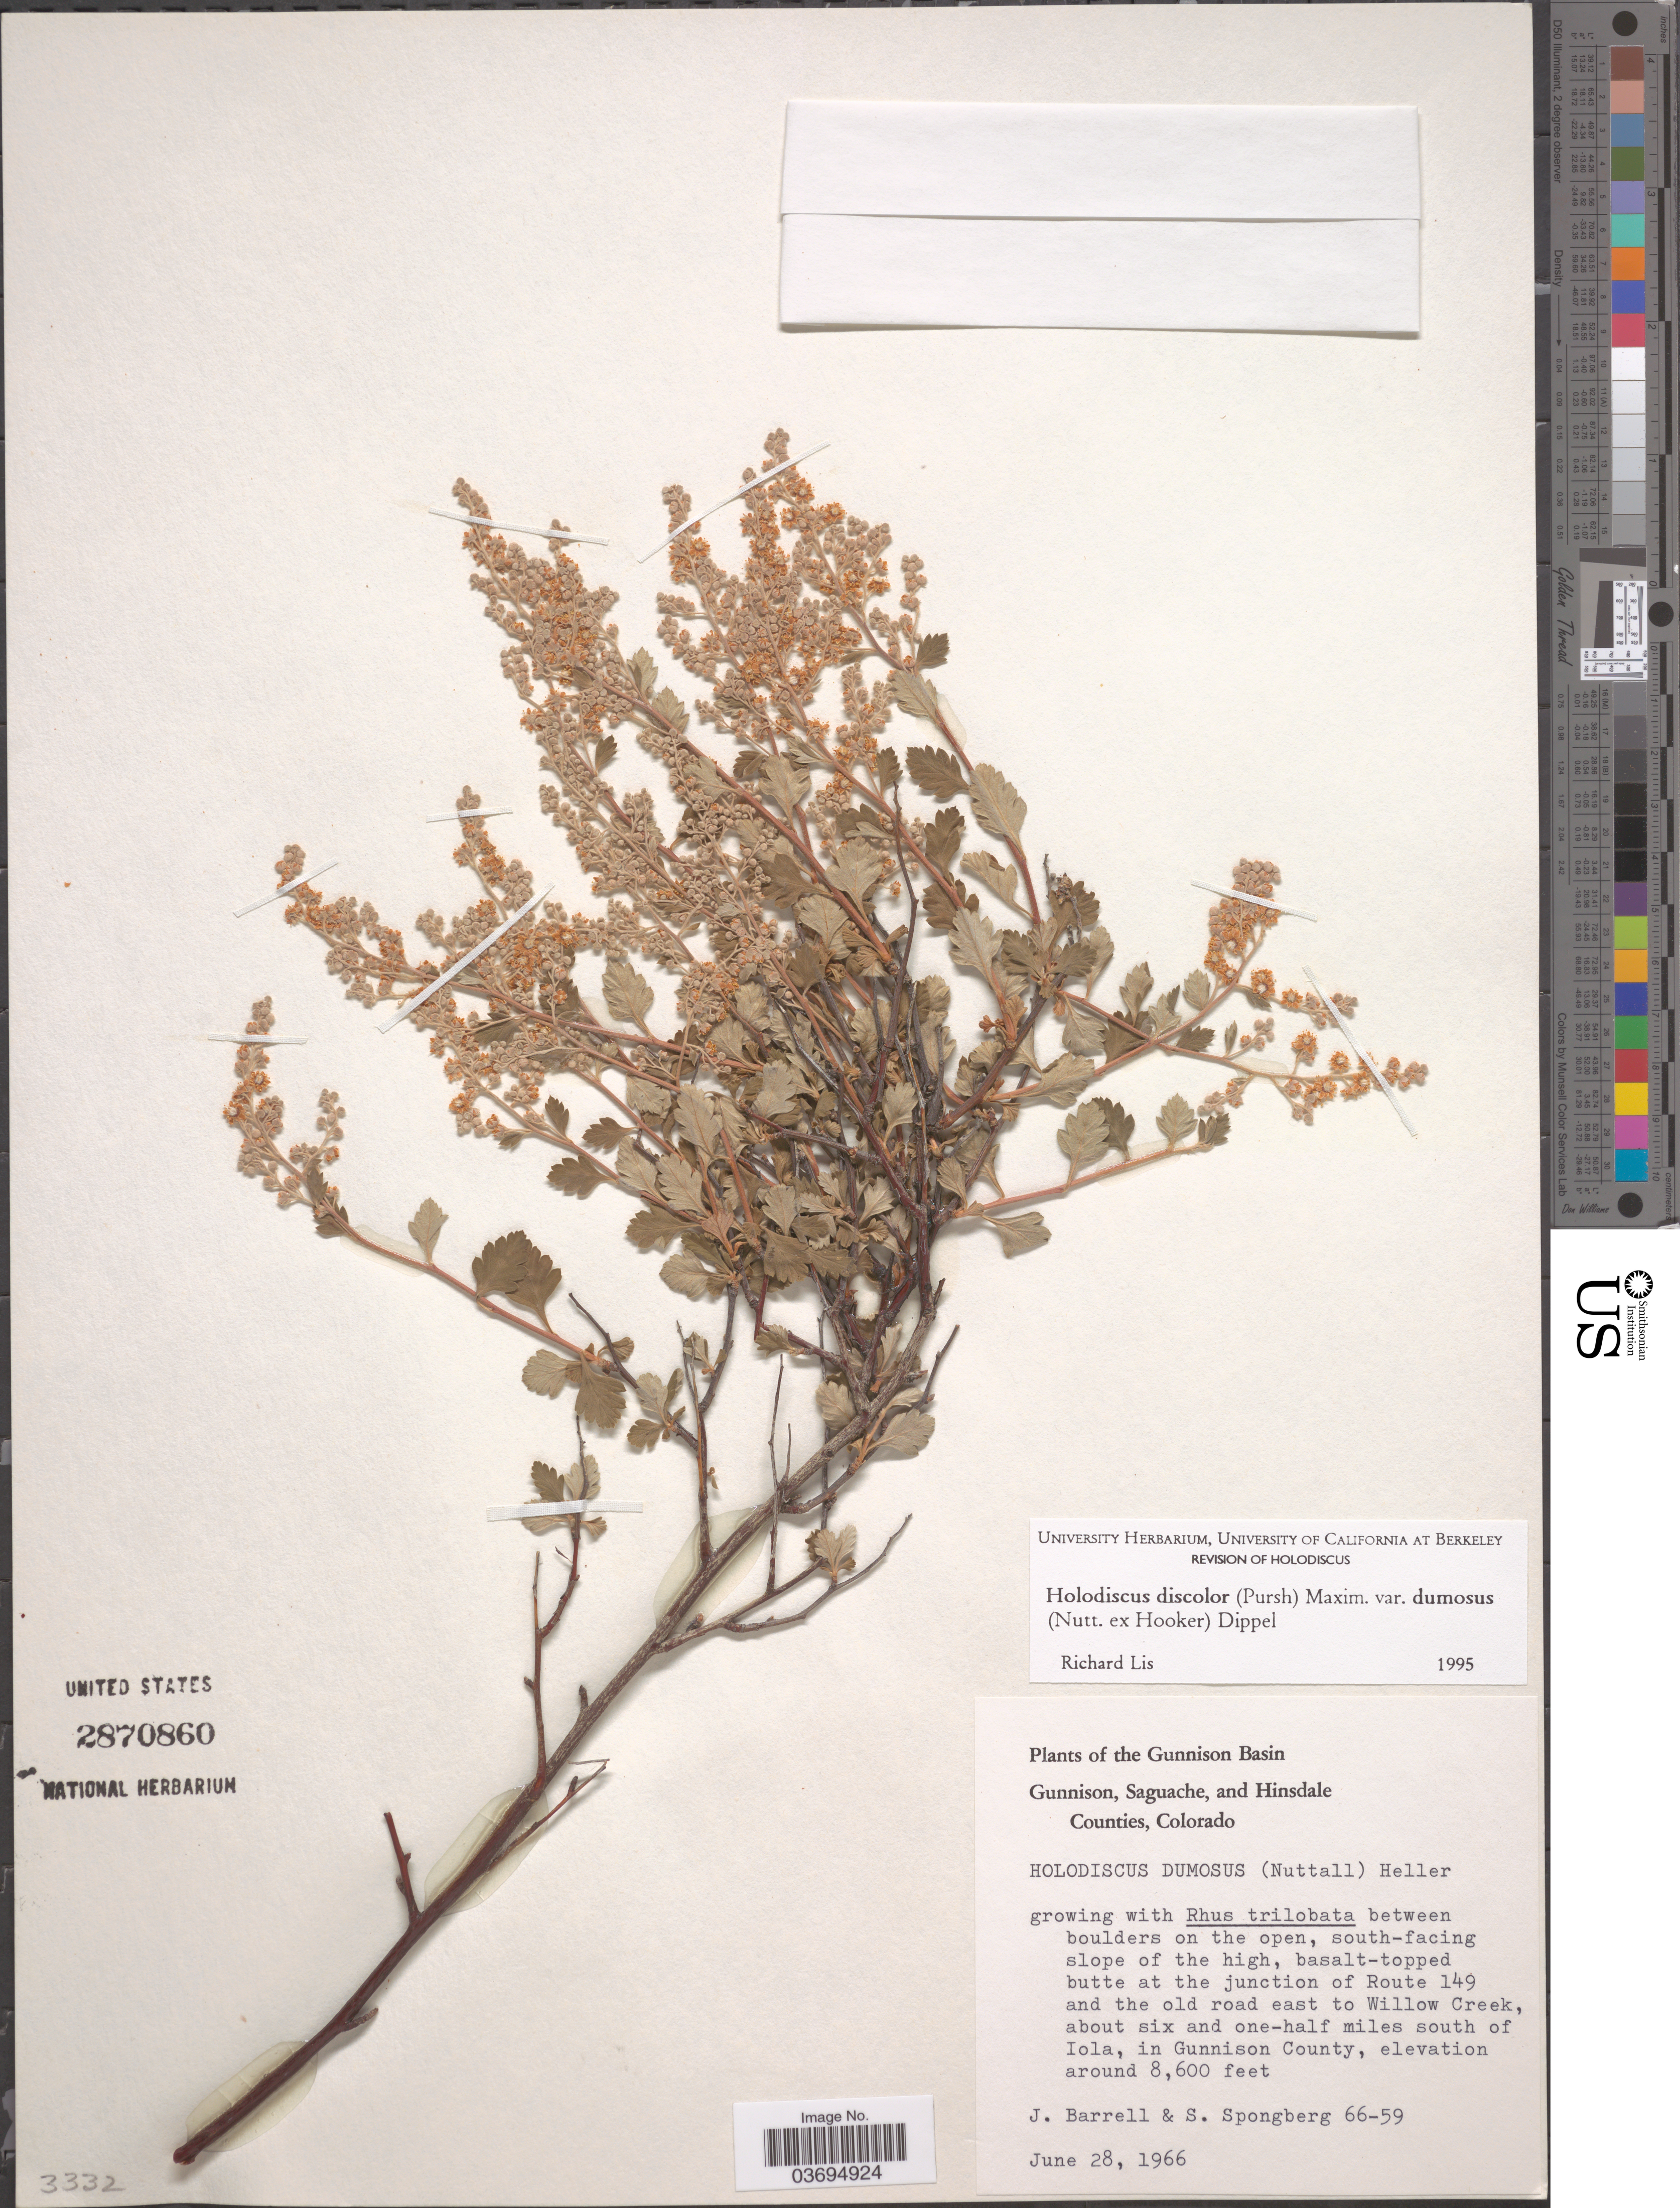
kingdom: Plantae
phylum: Tracheophyta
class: Magnoliopsida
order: Rosales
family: Rosaceae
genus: Holodiscus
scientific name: Holodiscus discolor var. dumosus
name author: Maxim. ex J.M. Coult.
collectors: J. Barrell & S. A.Spongberg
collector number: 66-59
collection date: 1966-06-28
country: United States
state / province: Colorado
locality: Gunnison Basin. South-facing slope of the high, basalt-topped butte at the junction of Route 149 and the old road east to Willow Creek, about six and one-half miles south of Iola, in Gunnison County.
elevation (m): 2621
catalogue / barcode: US 2870860